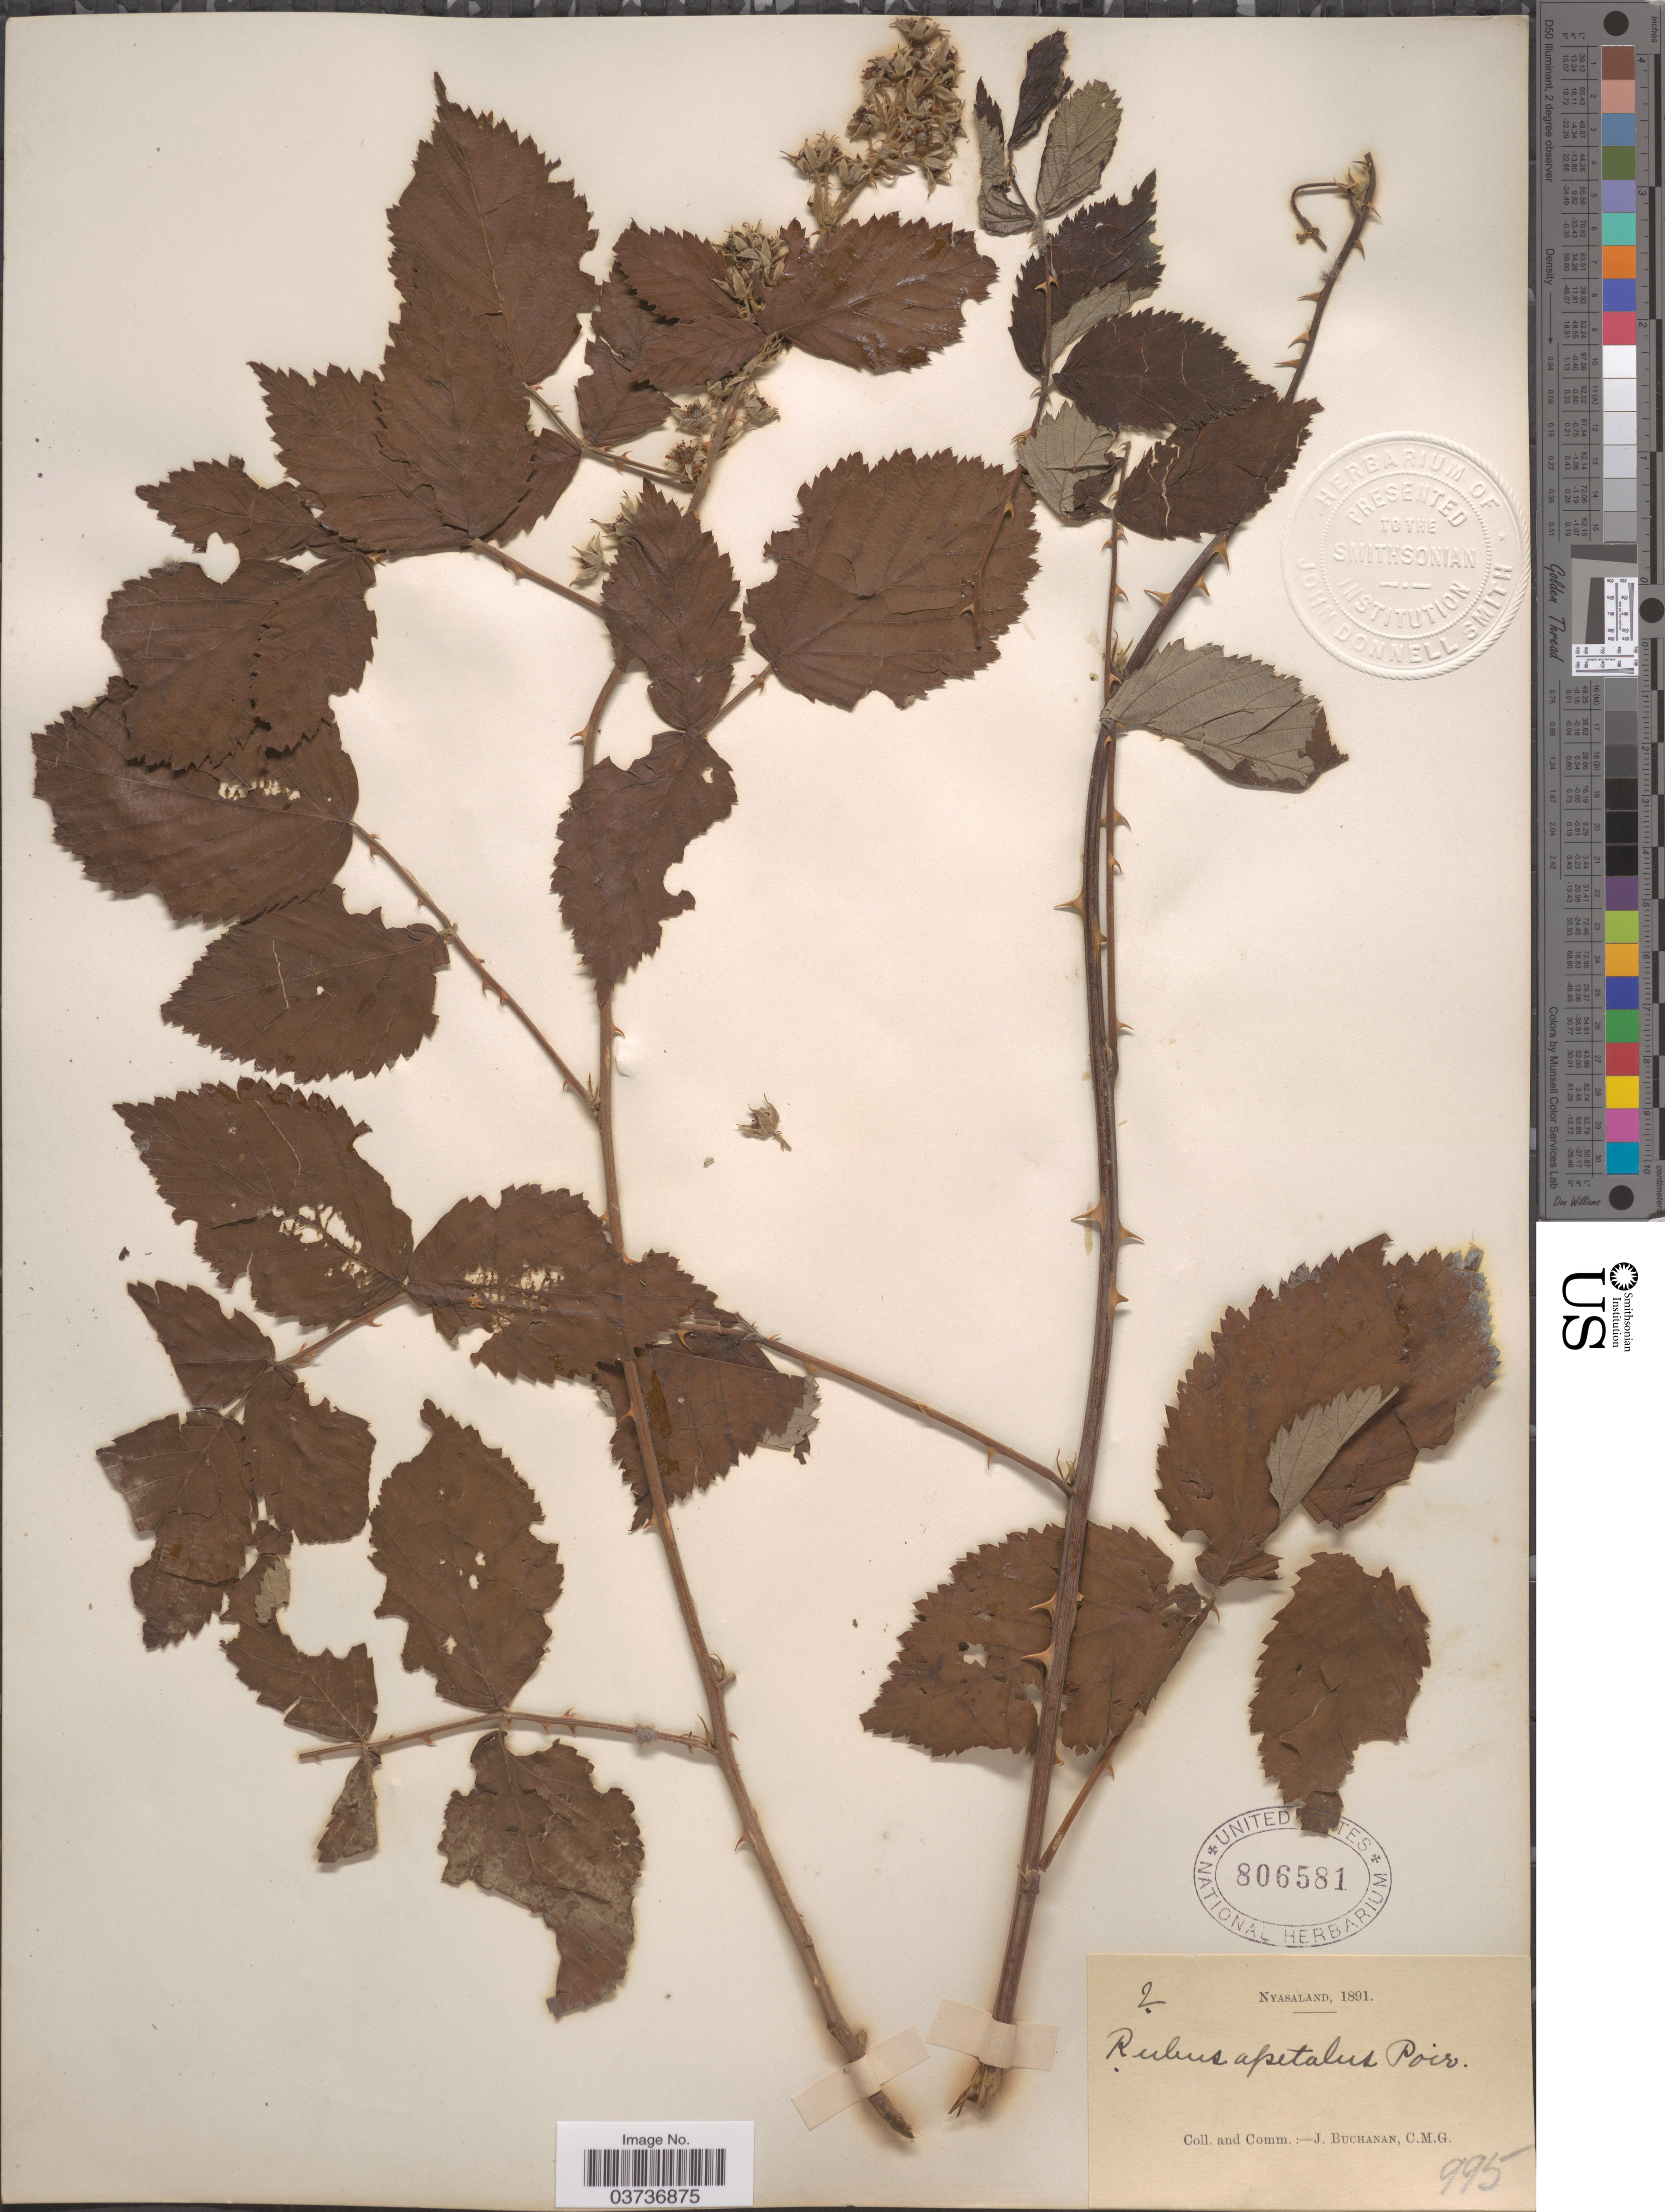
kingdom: Plantae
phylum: Tracheophyta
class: Magnoliopsida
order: Rosales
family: Rosaceae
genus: Rubus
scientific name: Rubus apetalus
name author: Poir.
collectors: J. Buchanan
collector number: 2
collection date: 1891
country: Malawi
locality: Nyasaland.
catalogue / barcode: US 806581